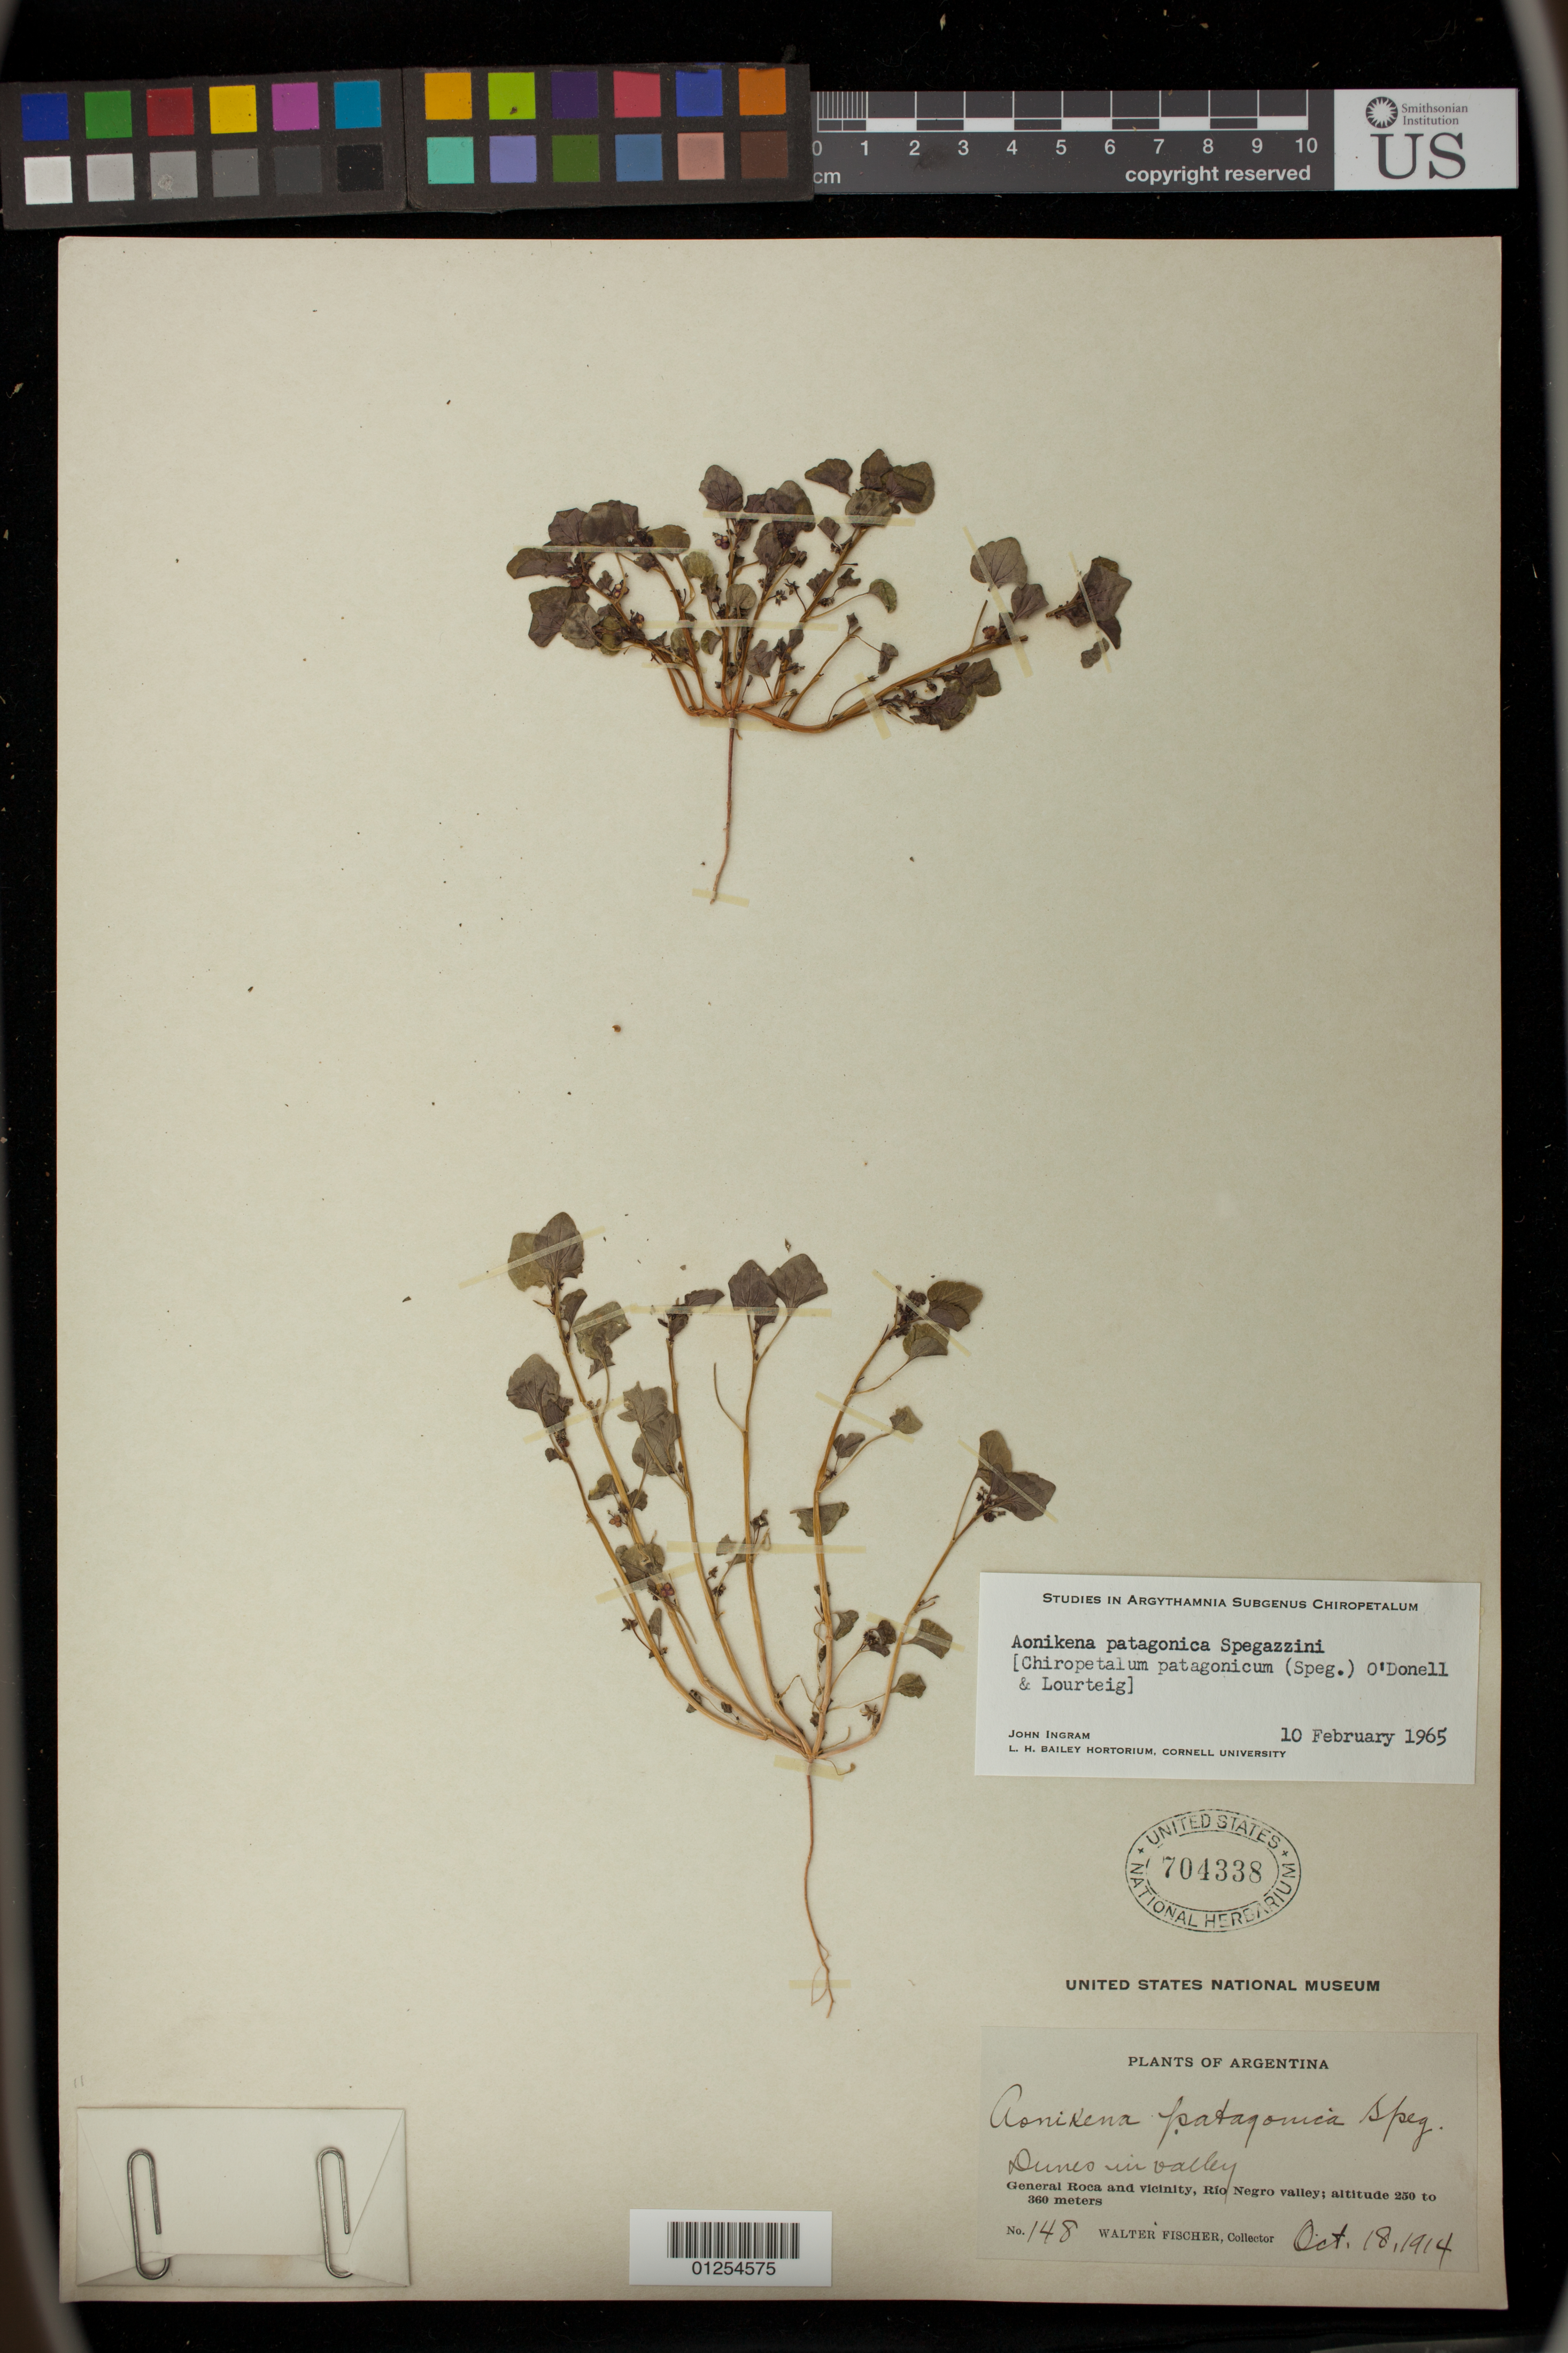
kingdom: Plantae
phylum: Tracheophyta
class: Magnoliopsida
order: Malpighiales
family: Euphorbiaceae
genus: Aonikena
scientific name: Aonikena patagonica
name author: Speg.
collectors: W. Fischer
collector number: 148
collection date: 1914-10-18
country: Argentina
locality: General Roca and vicinity, Rio Negro valley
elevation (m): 250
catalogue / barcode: US 704338